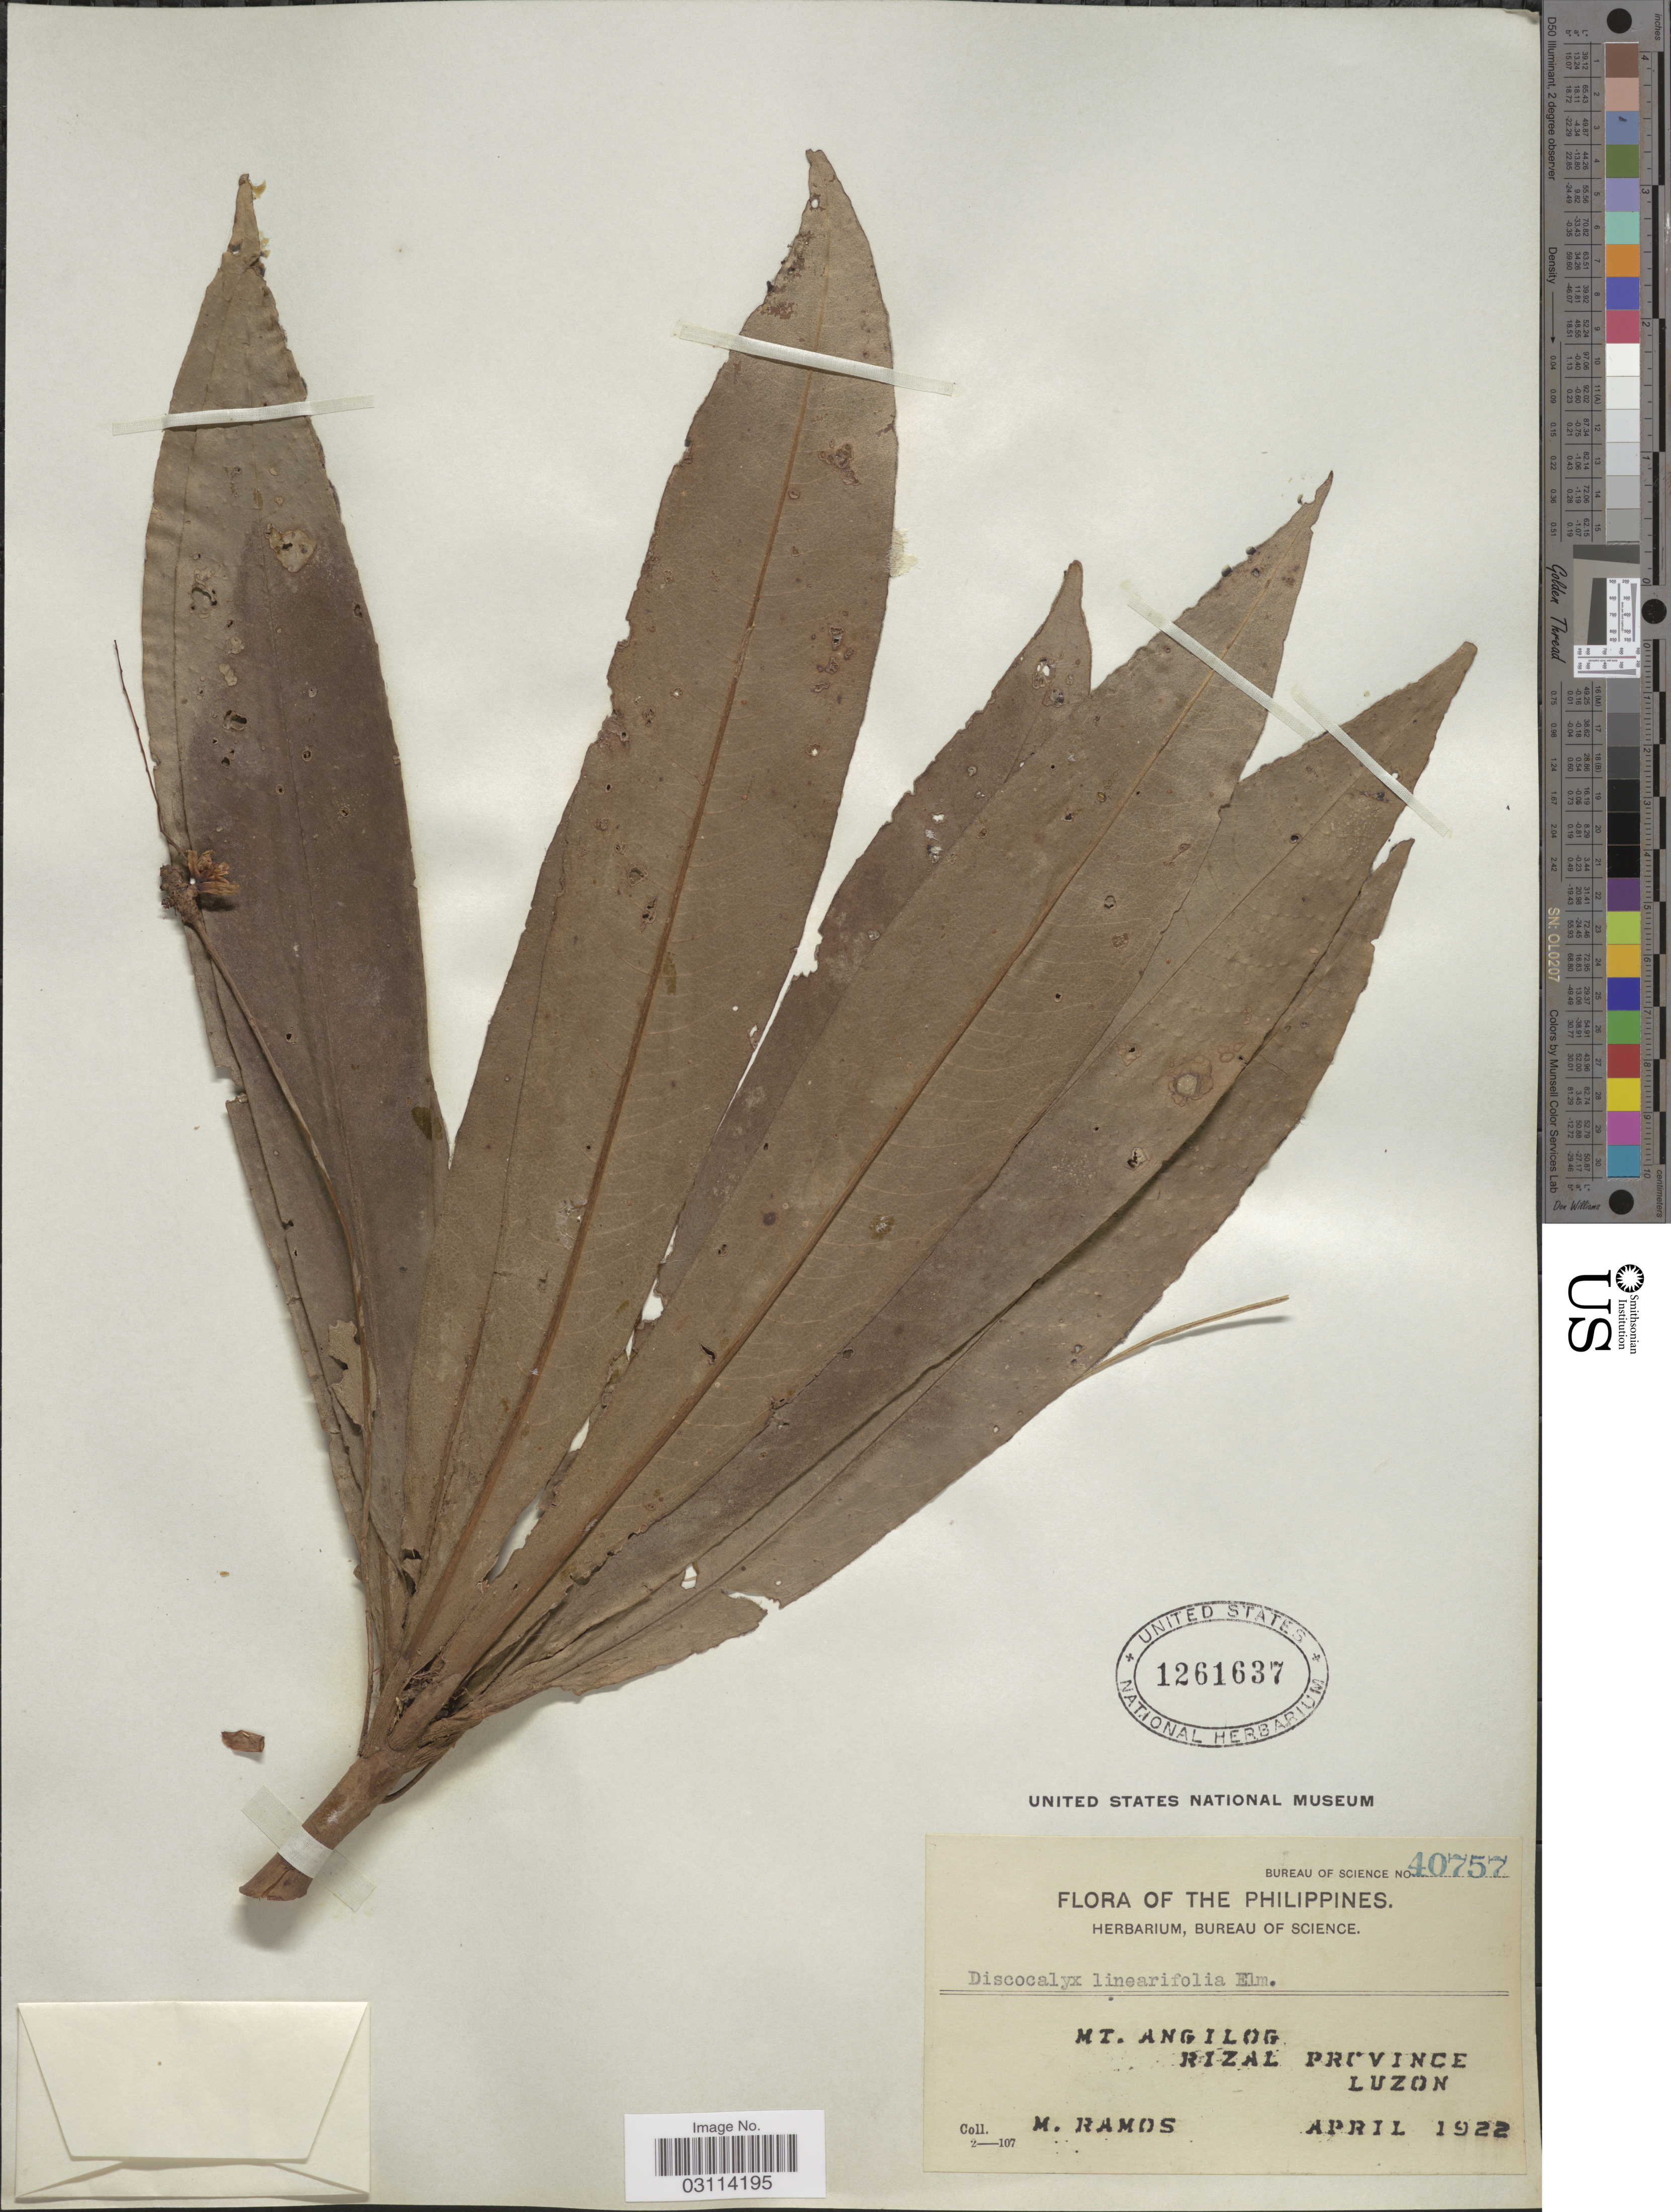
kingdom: Plantae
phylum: Tracheophyta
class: Magnoliopsida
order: Ericales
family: Primulaceae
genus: Discocalyx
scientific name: Discocalyx linearifolia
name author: Elmer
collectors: M. Ramos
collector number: Bureau of Science 40757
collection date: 1922-04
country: Philippines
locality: Mt. Angilog, Rizal Province, Luzon.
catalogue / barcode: US 1261637